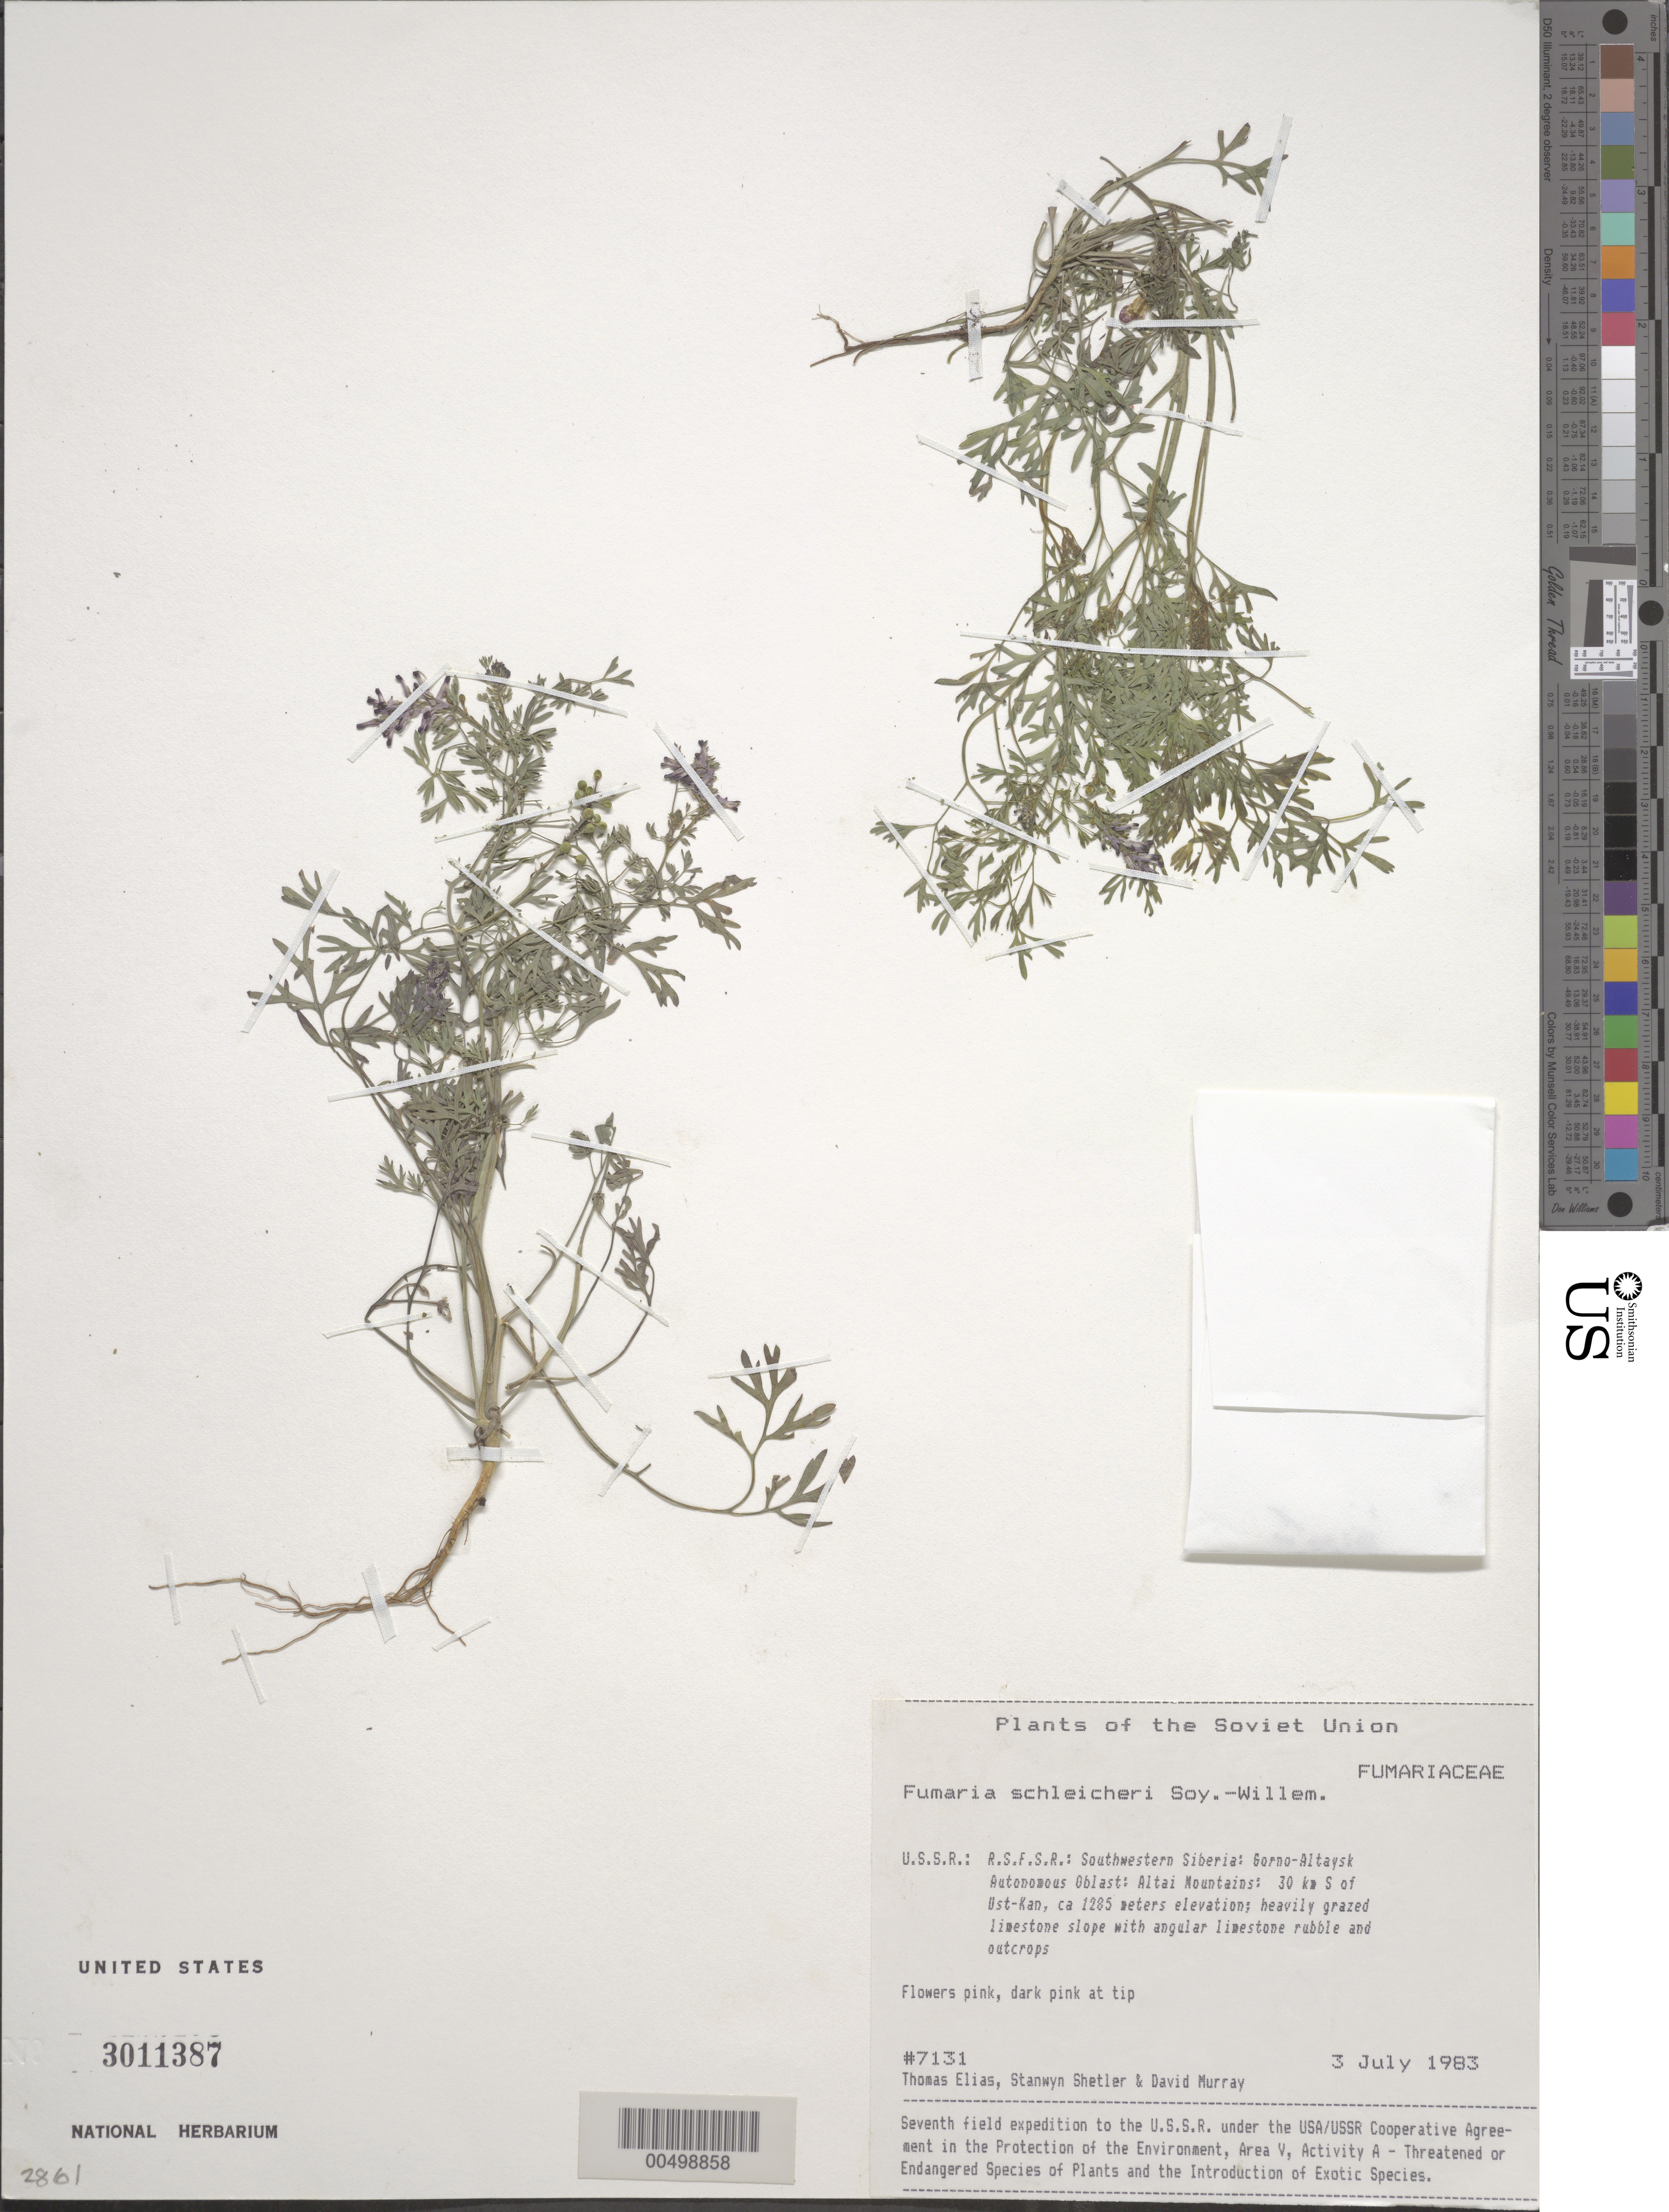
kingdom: Plantae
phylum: Tracheophyta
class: Magnoliopsida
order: Ranunculales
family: Papaveraceae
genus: Fumaria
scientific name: Fumaria schleicheri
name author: Soy.-Willem.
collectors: T. Elias, S. Shetler & D. F. Murray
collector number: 7131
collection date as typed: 03 Jul 1983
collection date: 1983-07-03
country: Russian Federation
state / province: Altai Republic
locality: Altai Mountains, 30 km S of Ust-Kan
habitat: heavily grazed limestone slope with angular limestone rubble and outcrops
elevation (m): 1285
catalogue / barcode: US 3011387